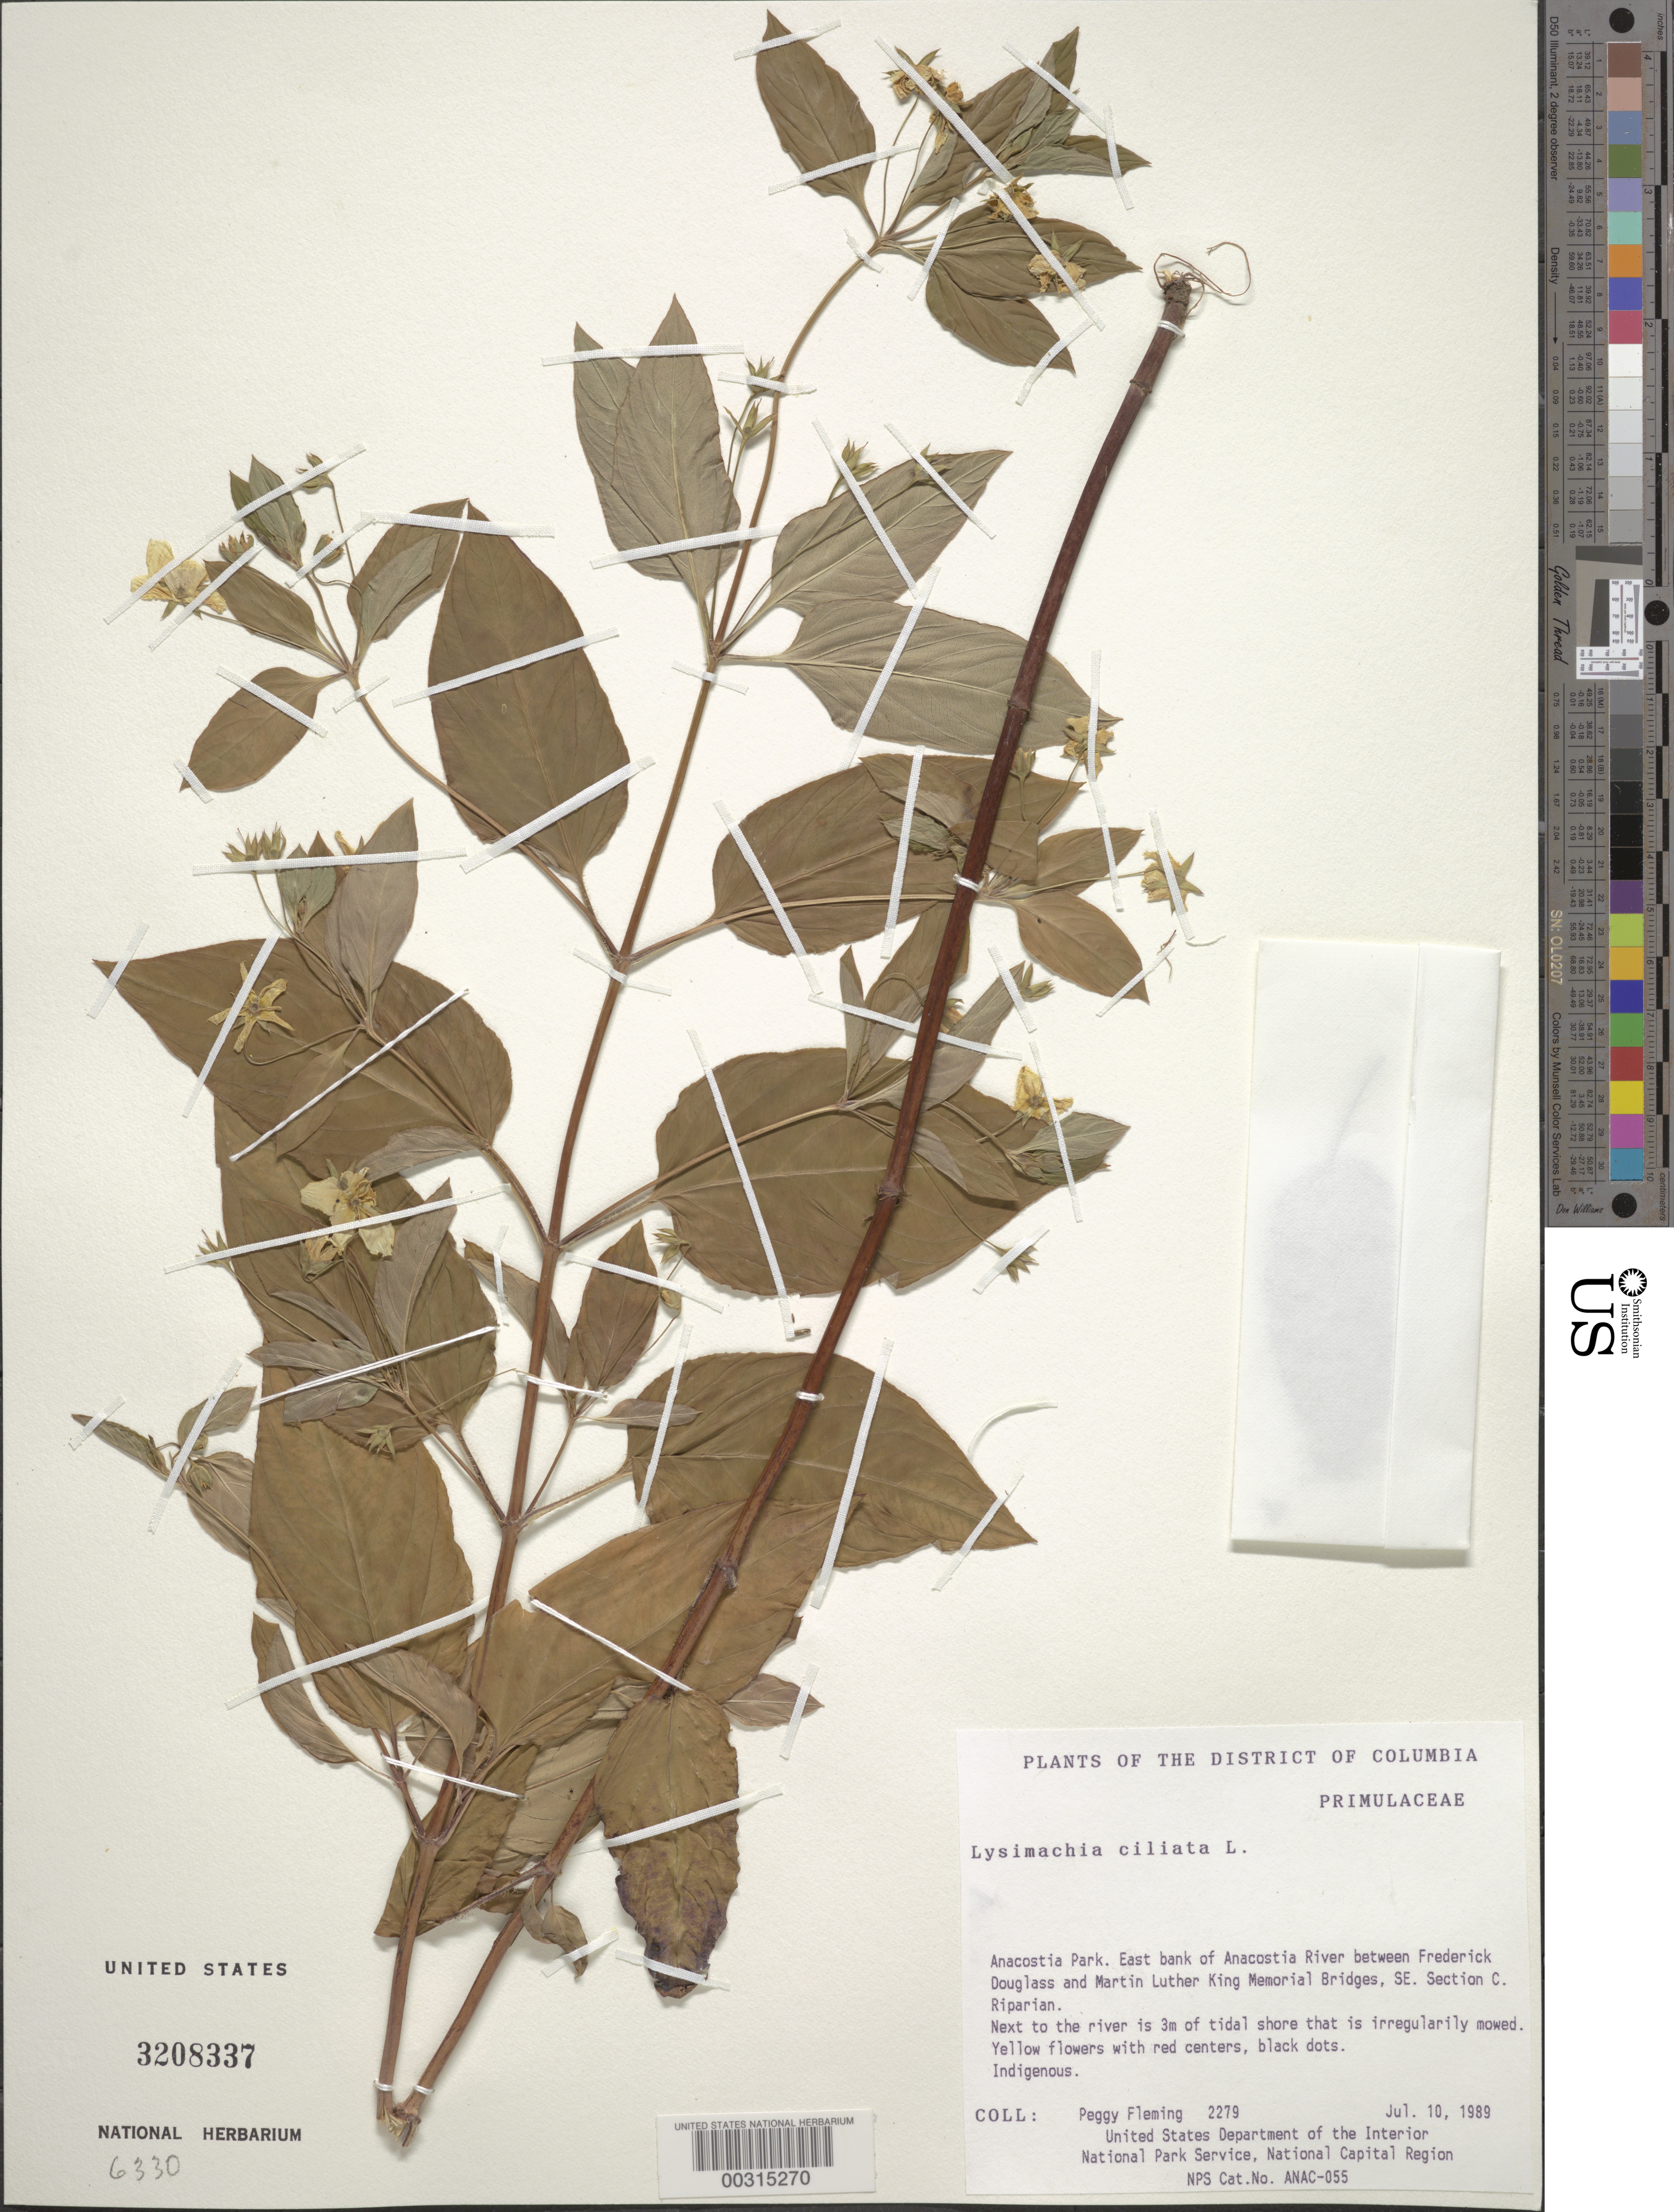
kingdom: Plantae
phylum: Tracheophyta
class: Magnoliopsida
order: Ericales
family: Primulaceae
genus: Lysimachia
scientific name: Lysimachia ciliata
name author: L.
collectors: P. Fleming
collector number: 2279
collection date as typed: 10 Jul 1989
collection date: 1989-07-10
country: United States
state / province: District of Columbia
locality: Anacostia Park, E bank of Anacostia River between Frederick Douglass and Martin Luther King Memorial Bridges, SE Section C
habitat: Next to river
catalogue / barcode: US 3208337